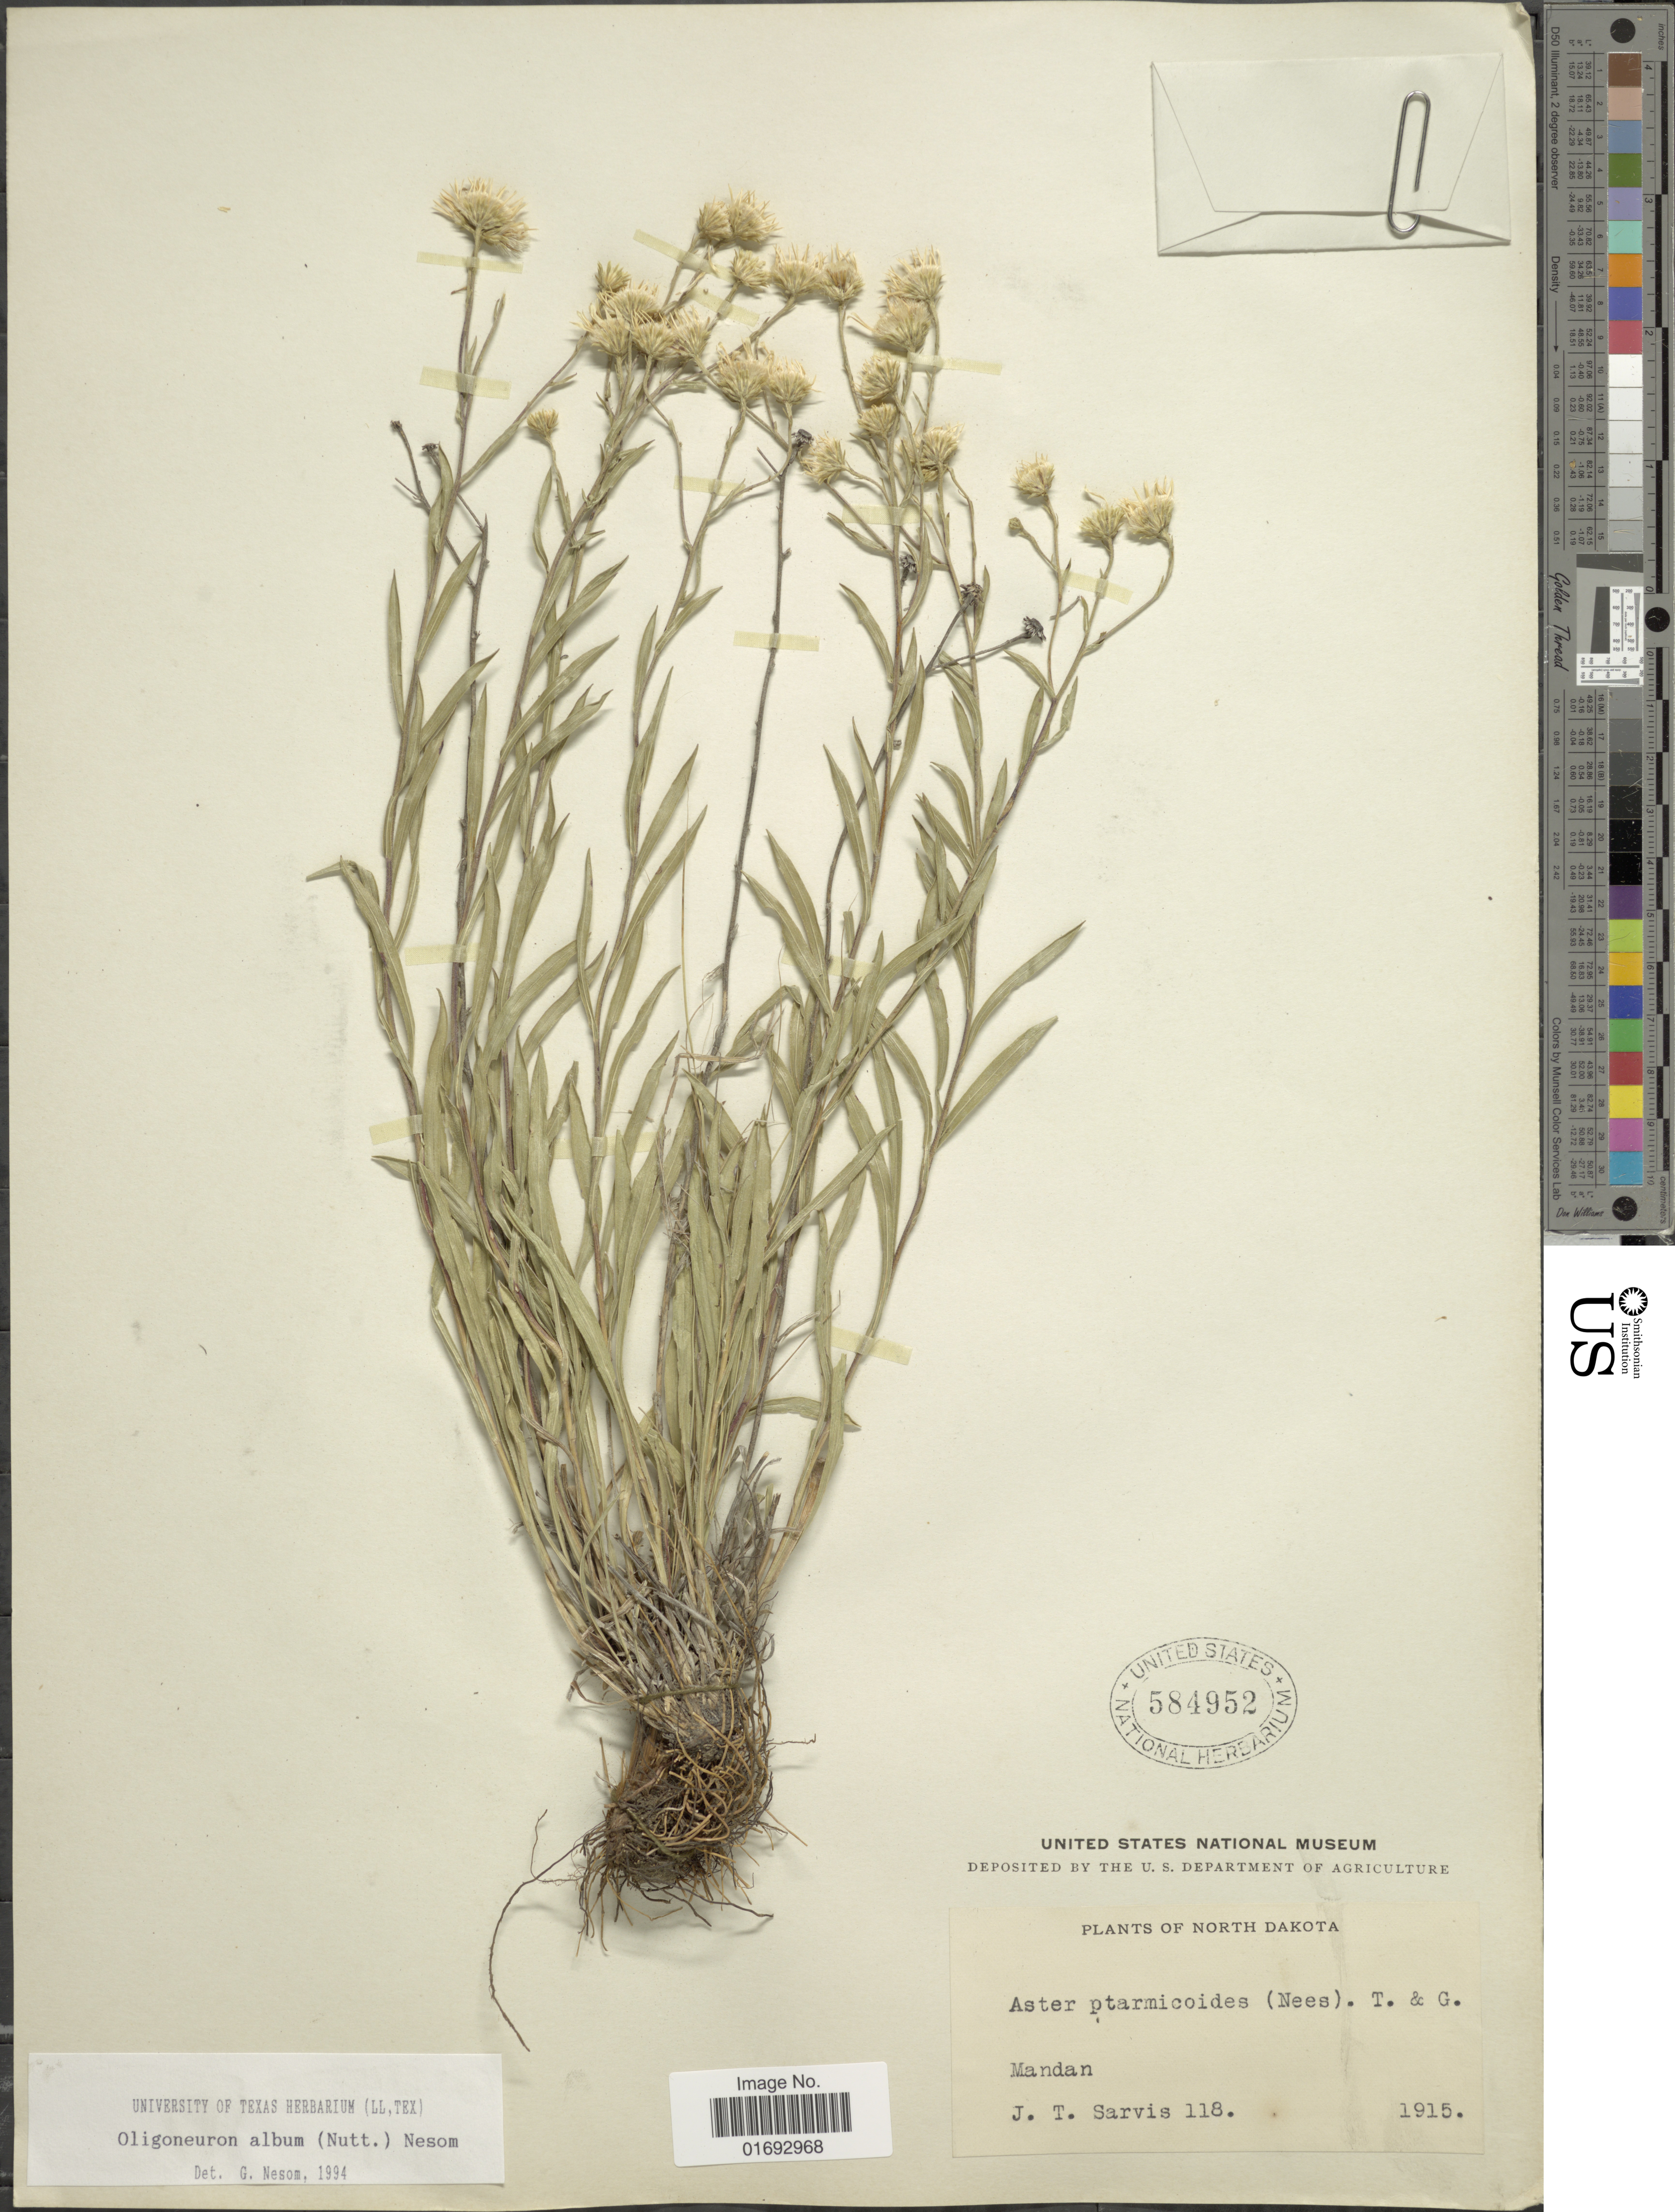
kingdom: Plantae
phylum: Tracheophyta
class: Magnoliopsida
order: Asterales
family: Asteraceae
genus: Oligoneuron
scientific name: Oligoneuron album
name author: (Nutt.) G.L. Nesom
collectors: J. Sarvis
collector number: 118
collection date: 1915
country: United States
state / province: North Dakota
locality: Mandan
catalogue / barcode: US 584952